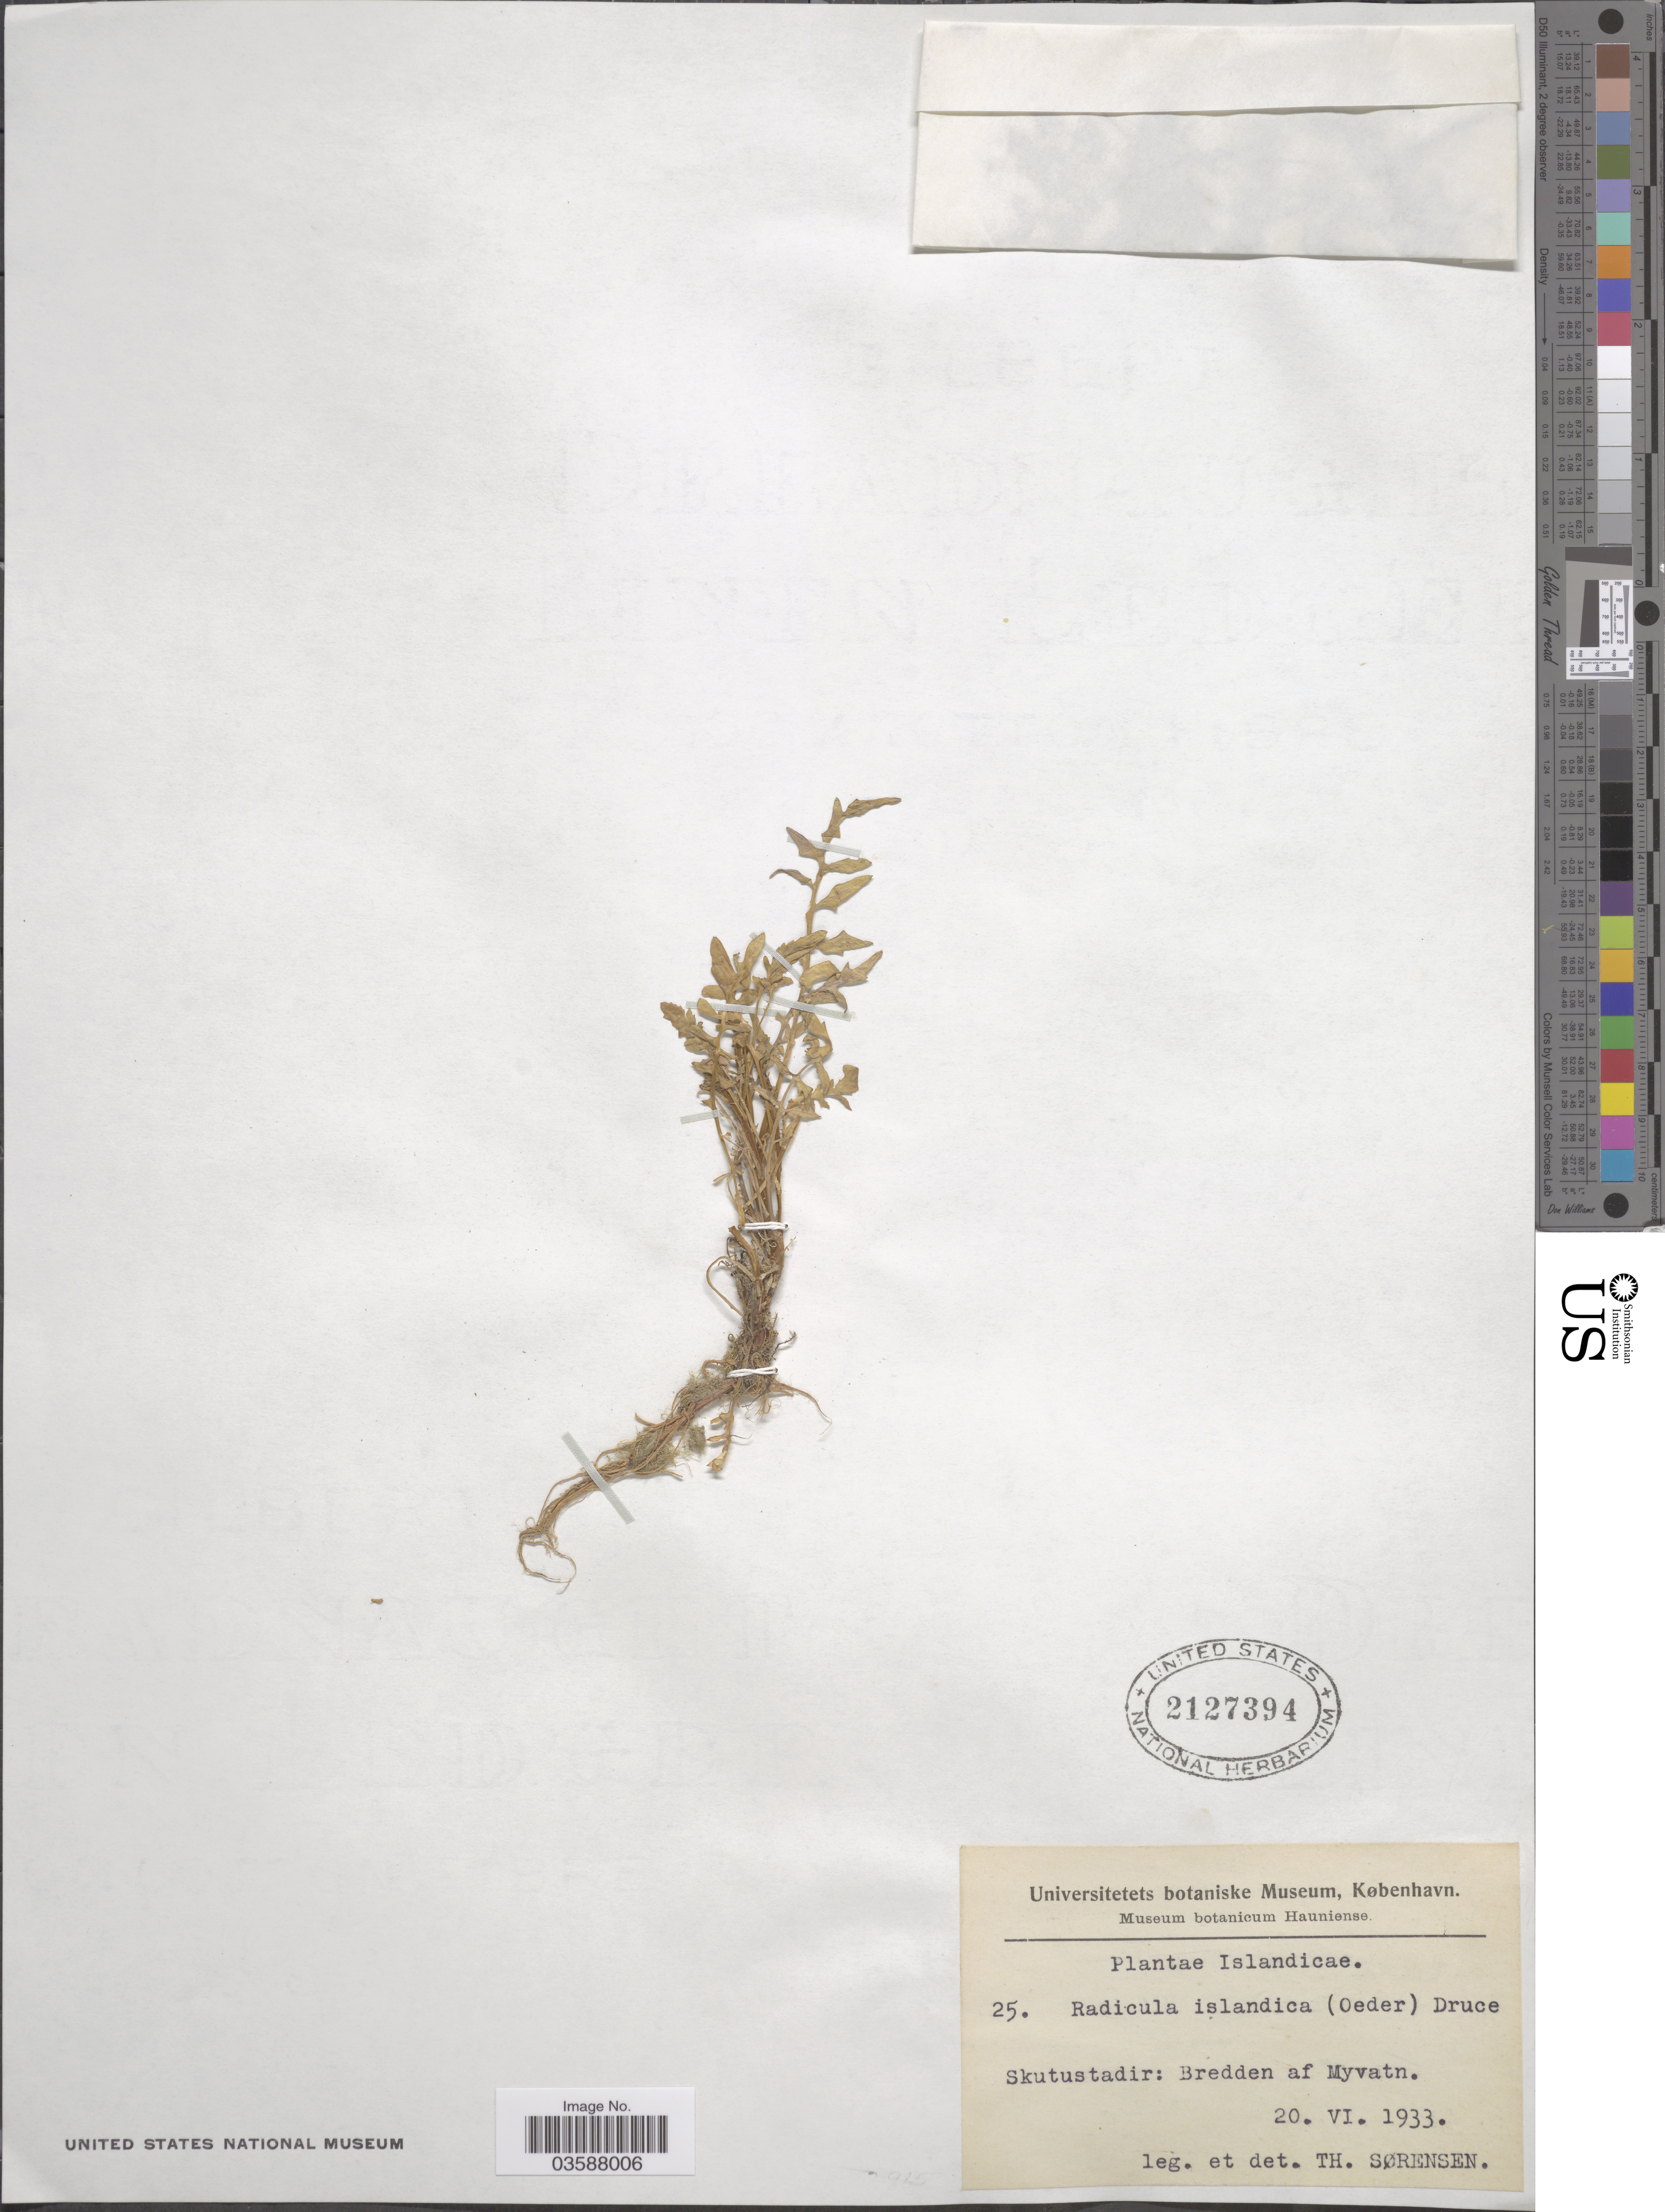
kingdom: Plantae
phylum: Tracheophyta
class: Magnoliopsida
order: Brassicales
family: Brassicaceae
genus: Rorippa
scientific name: Rorippa islandica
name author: (Oeder) Borbás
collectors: T. Sorensen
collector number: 25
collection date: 1933-06-20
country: Iceland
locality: Islandicae. Skutustadir: Bredden af Myvatn.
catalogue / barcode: US 2127394